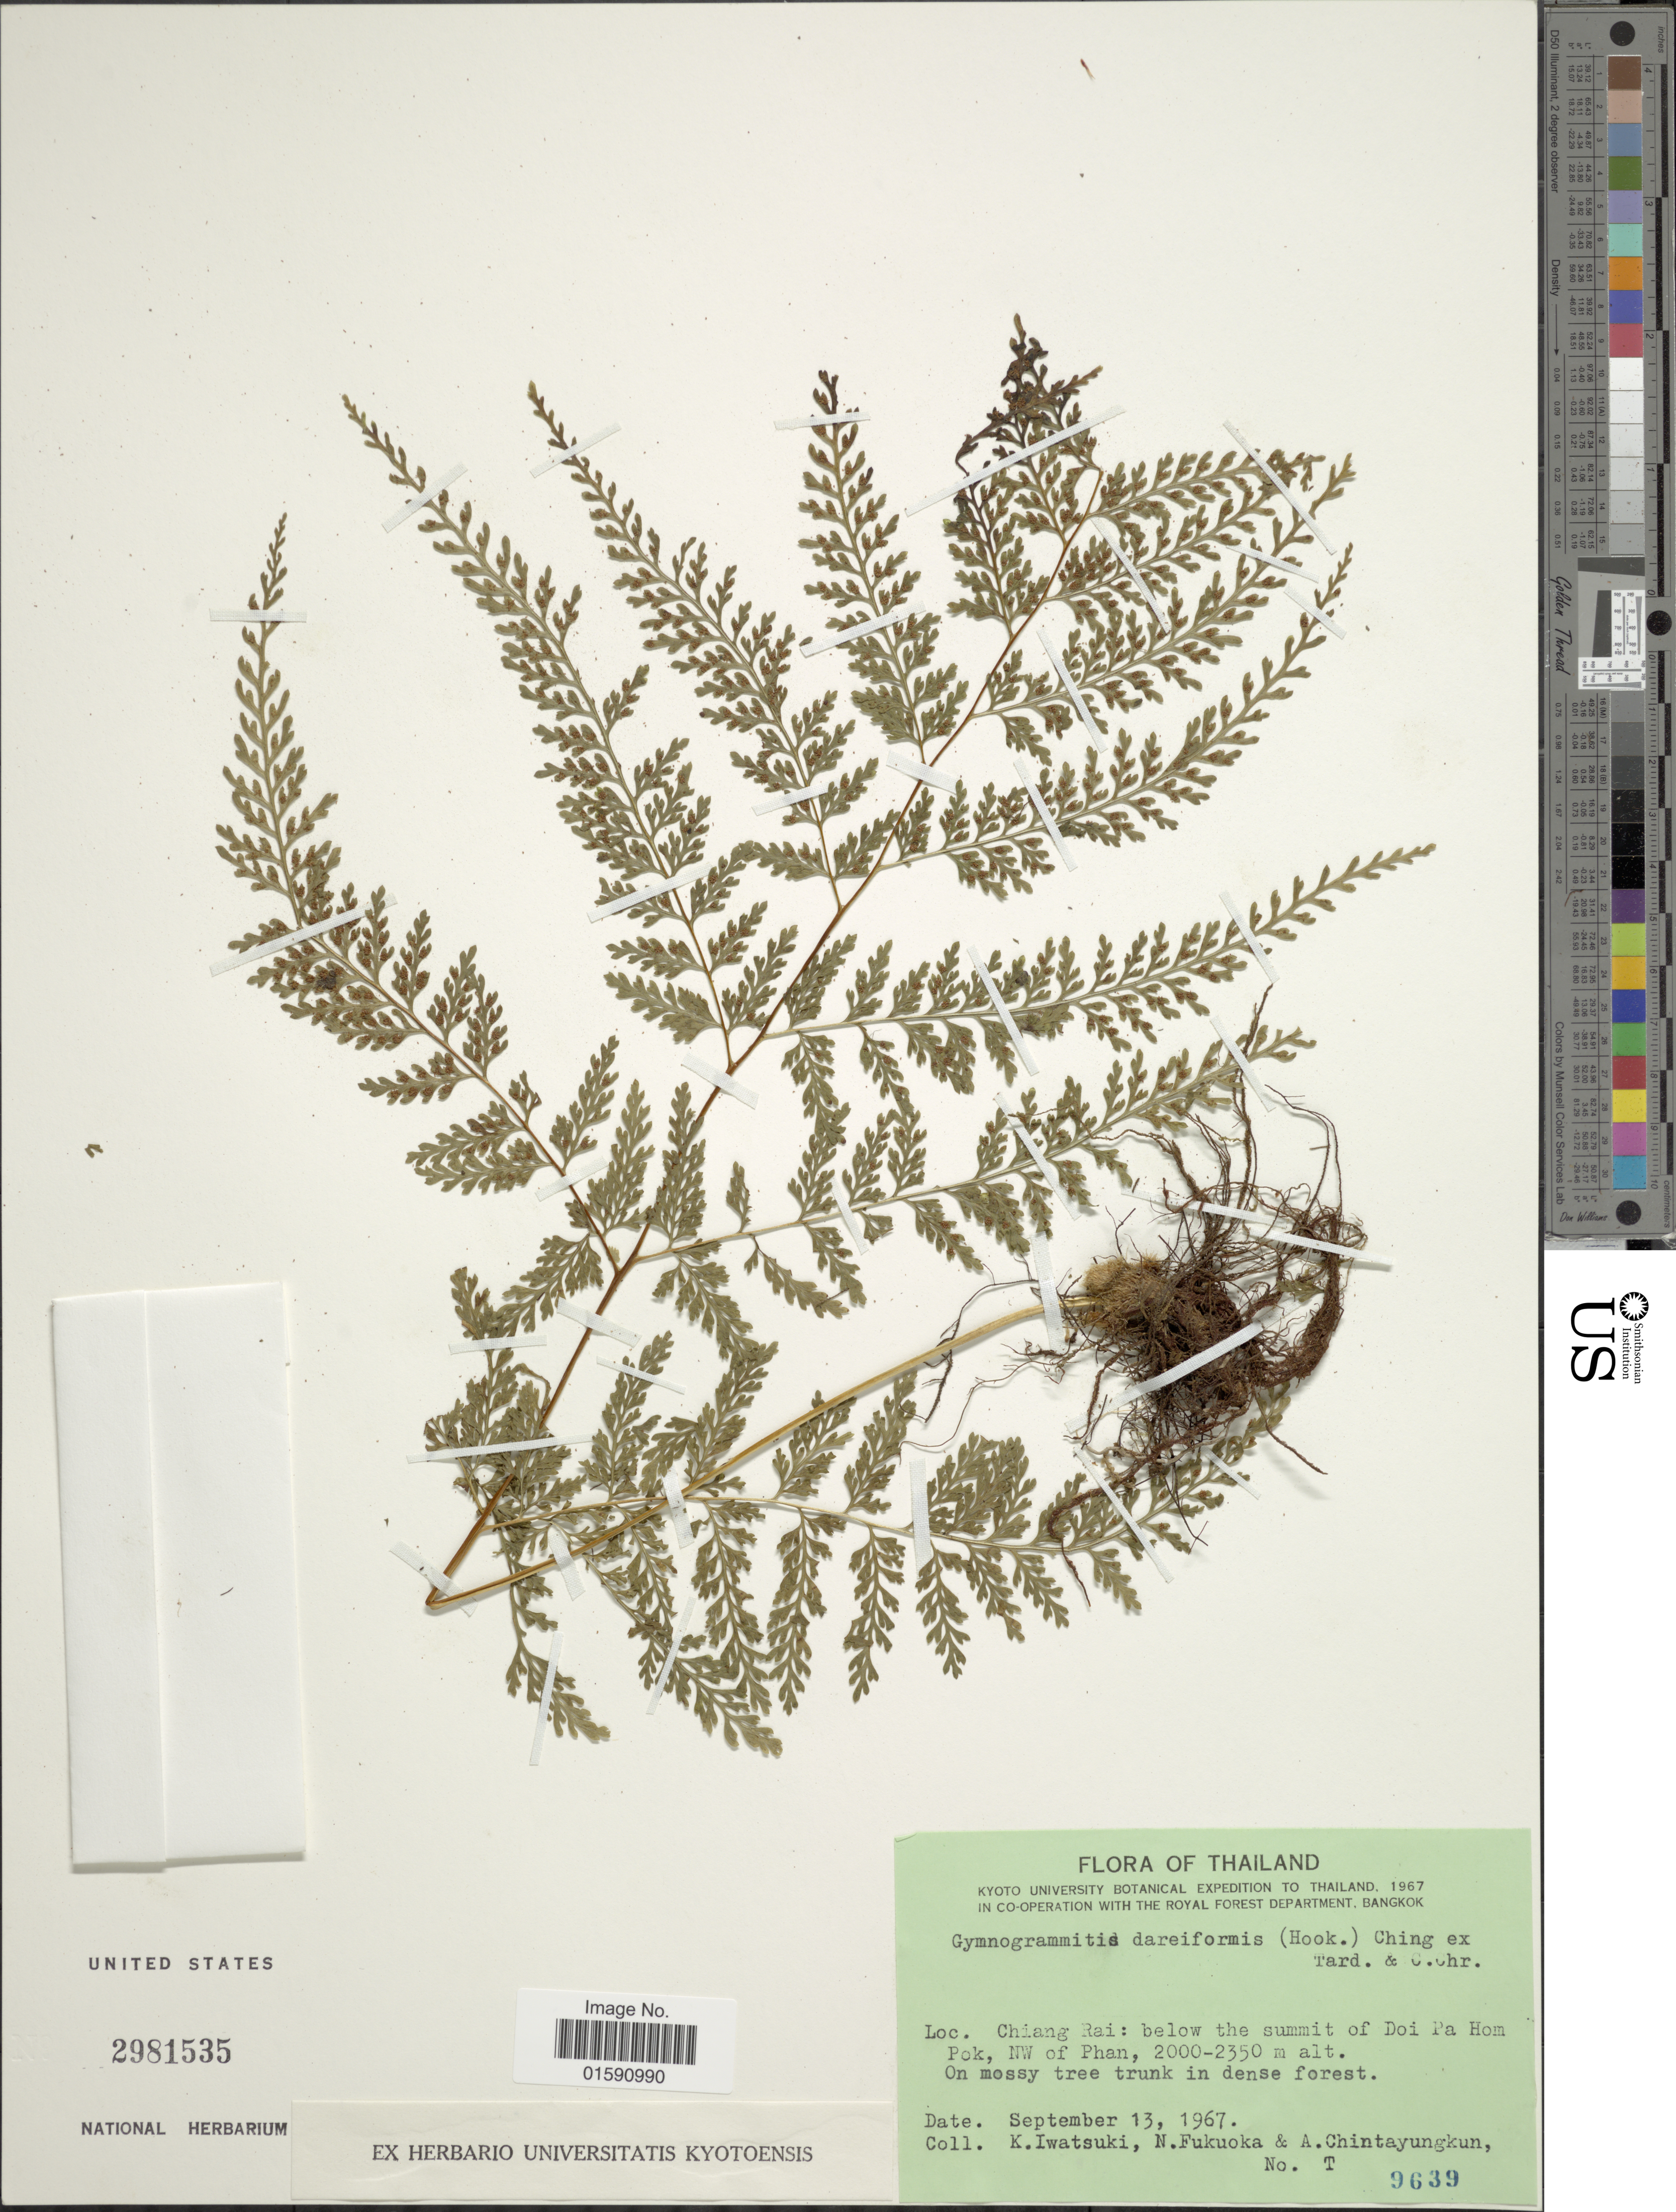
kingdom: Plantae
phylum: Tracheophyta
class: Polypodiopsida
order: Polypodiales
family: Polypodiaceae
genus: Gymnogrammitis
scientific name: Gymnogrammitis dareiformis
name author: (Hook.) Ching ex Tardieu & C. Chr.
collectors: K. Iwatsuki, N. Fukuoka & A. Chintayungkun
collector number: T 9639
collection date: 1967-09-13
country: Thailand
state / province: Chiang Rai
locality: Below the summit of Doi Pa Hom Pok, NW of Phan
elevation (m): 2000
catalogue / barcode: US 2981535